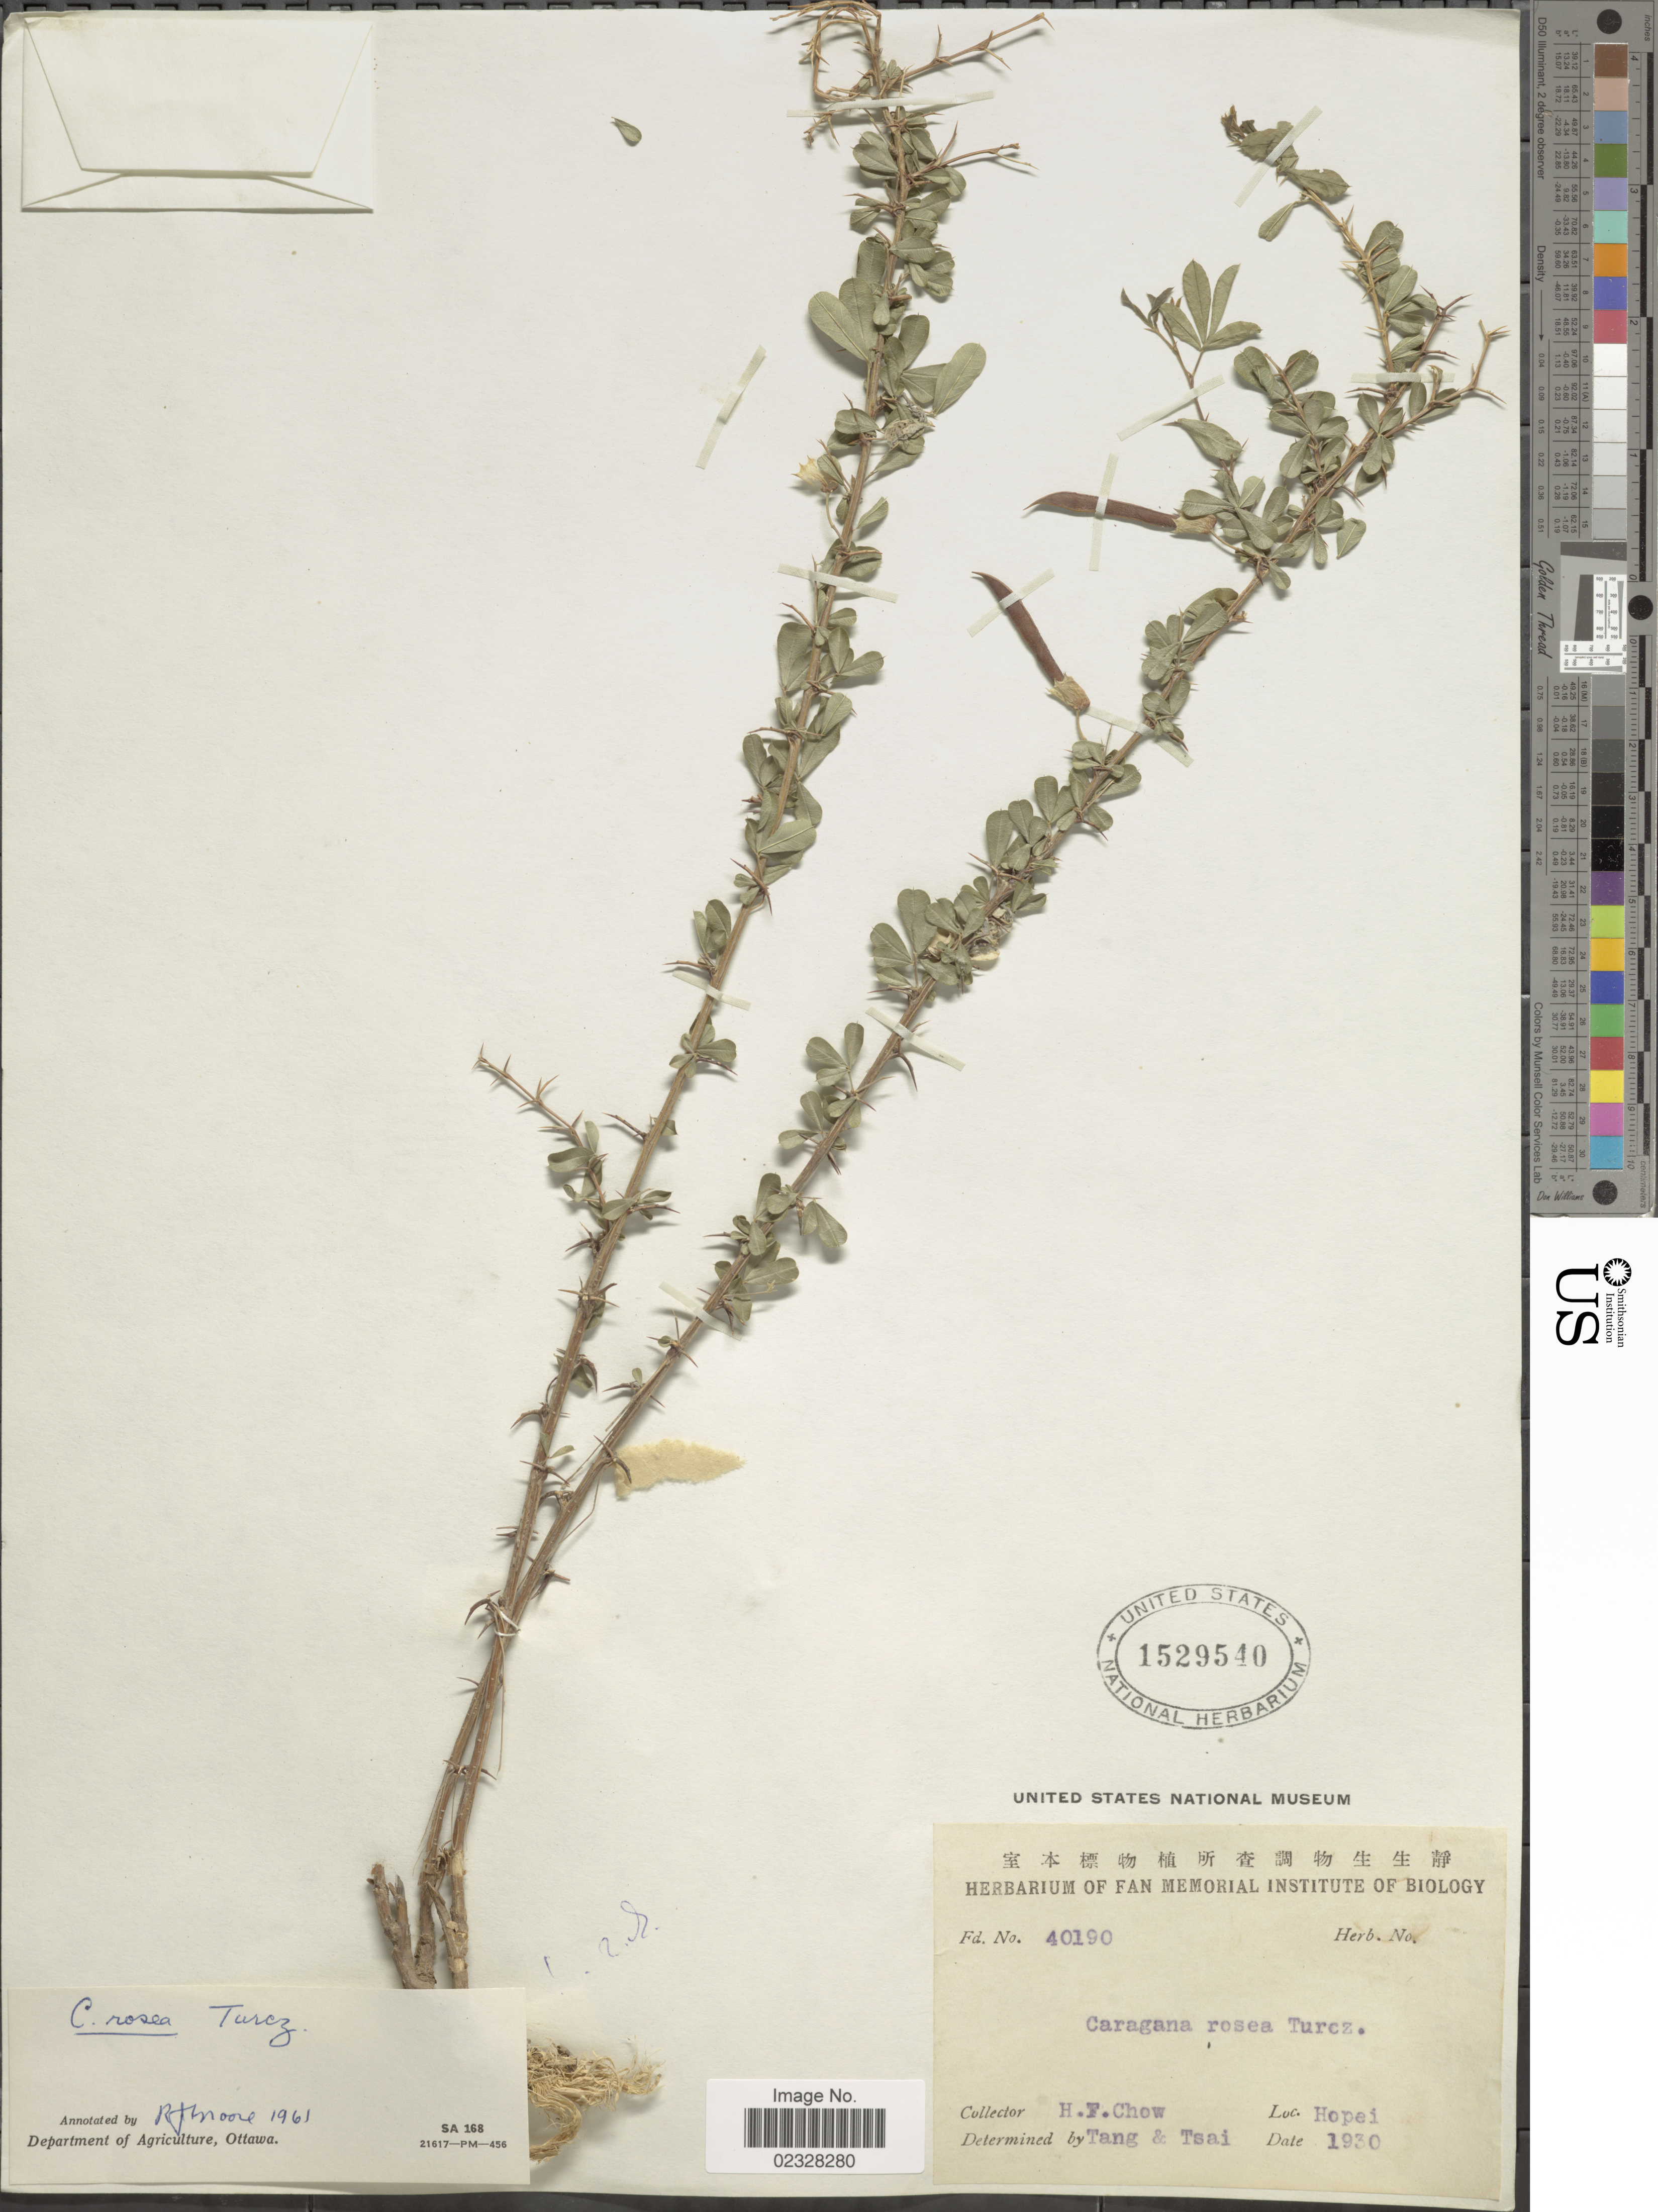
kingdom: Plantae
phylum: Tracheophyta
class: Magnoliopsida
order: Fabales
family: Fabaceae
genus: Caragana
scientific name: Caragana rosea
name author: Maxim.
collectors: H. Chow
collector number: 40190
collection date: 1930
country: China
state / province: Hebei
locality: Hopei.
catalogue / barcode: US 1529540